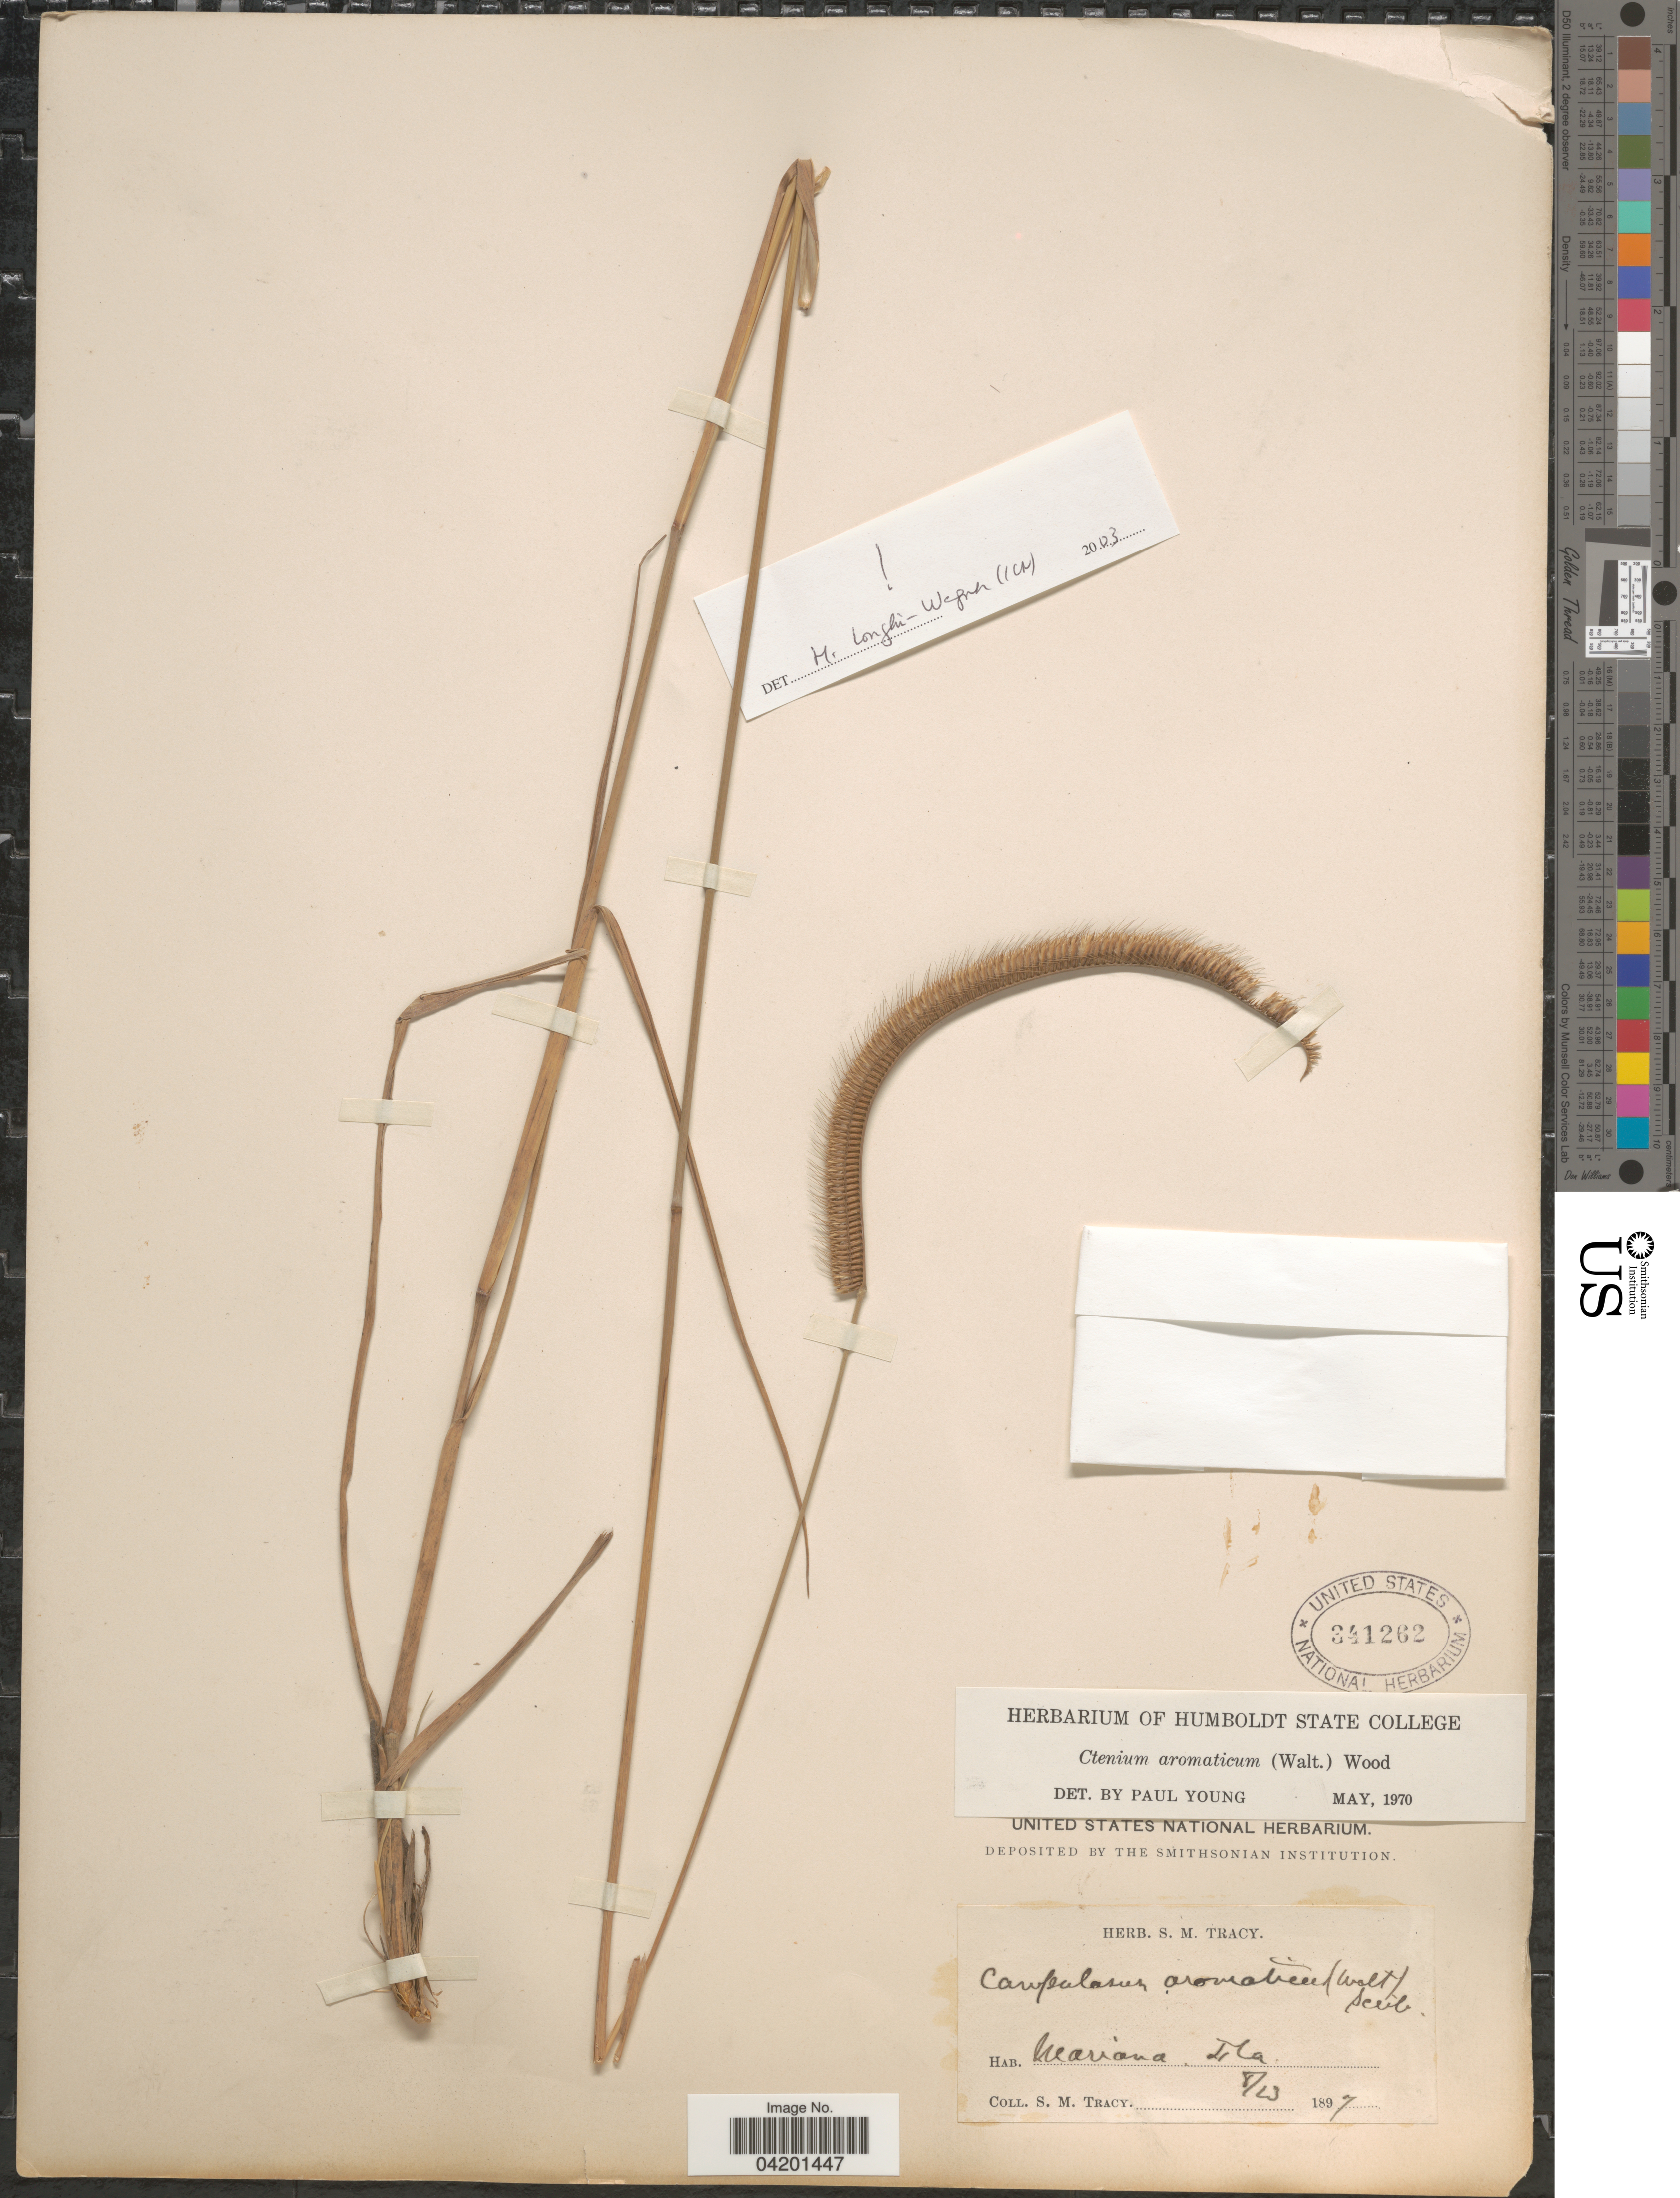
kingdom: Plantae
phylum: Tracheophyta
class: Liliopsida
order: Poales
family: Poaceae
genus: Ctenium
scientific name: Ctenium aromaticum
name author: (Walter) Alph. Wood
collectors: S. M. Tracy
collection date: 1897-08-23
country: United States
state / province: Florida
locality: Mariana.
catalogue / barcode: US 341262